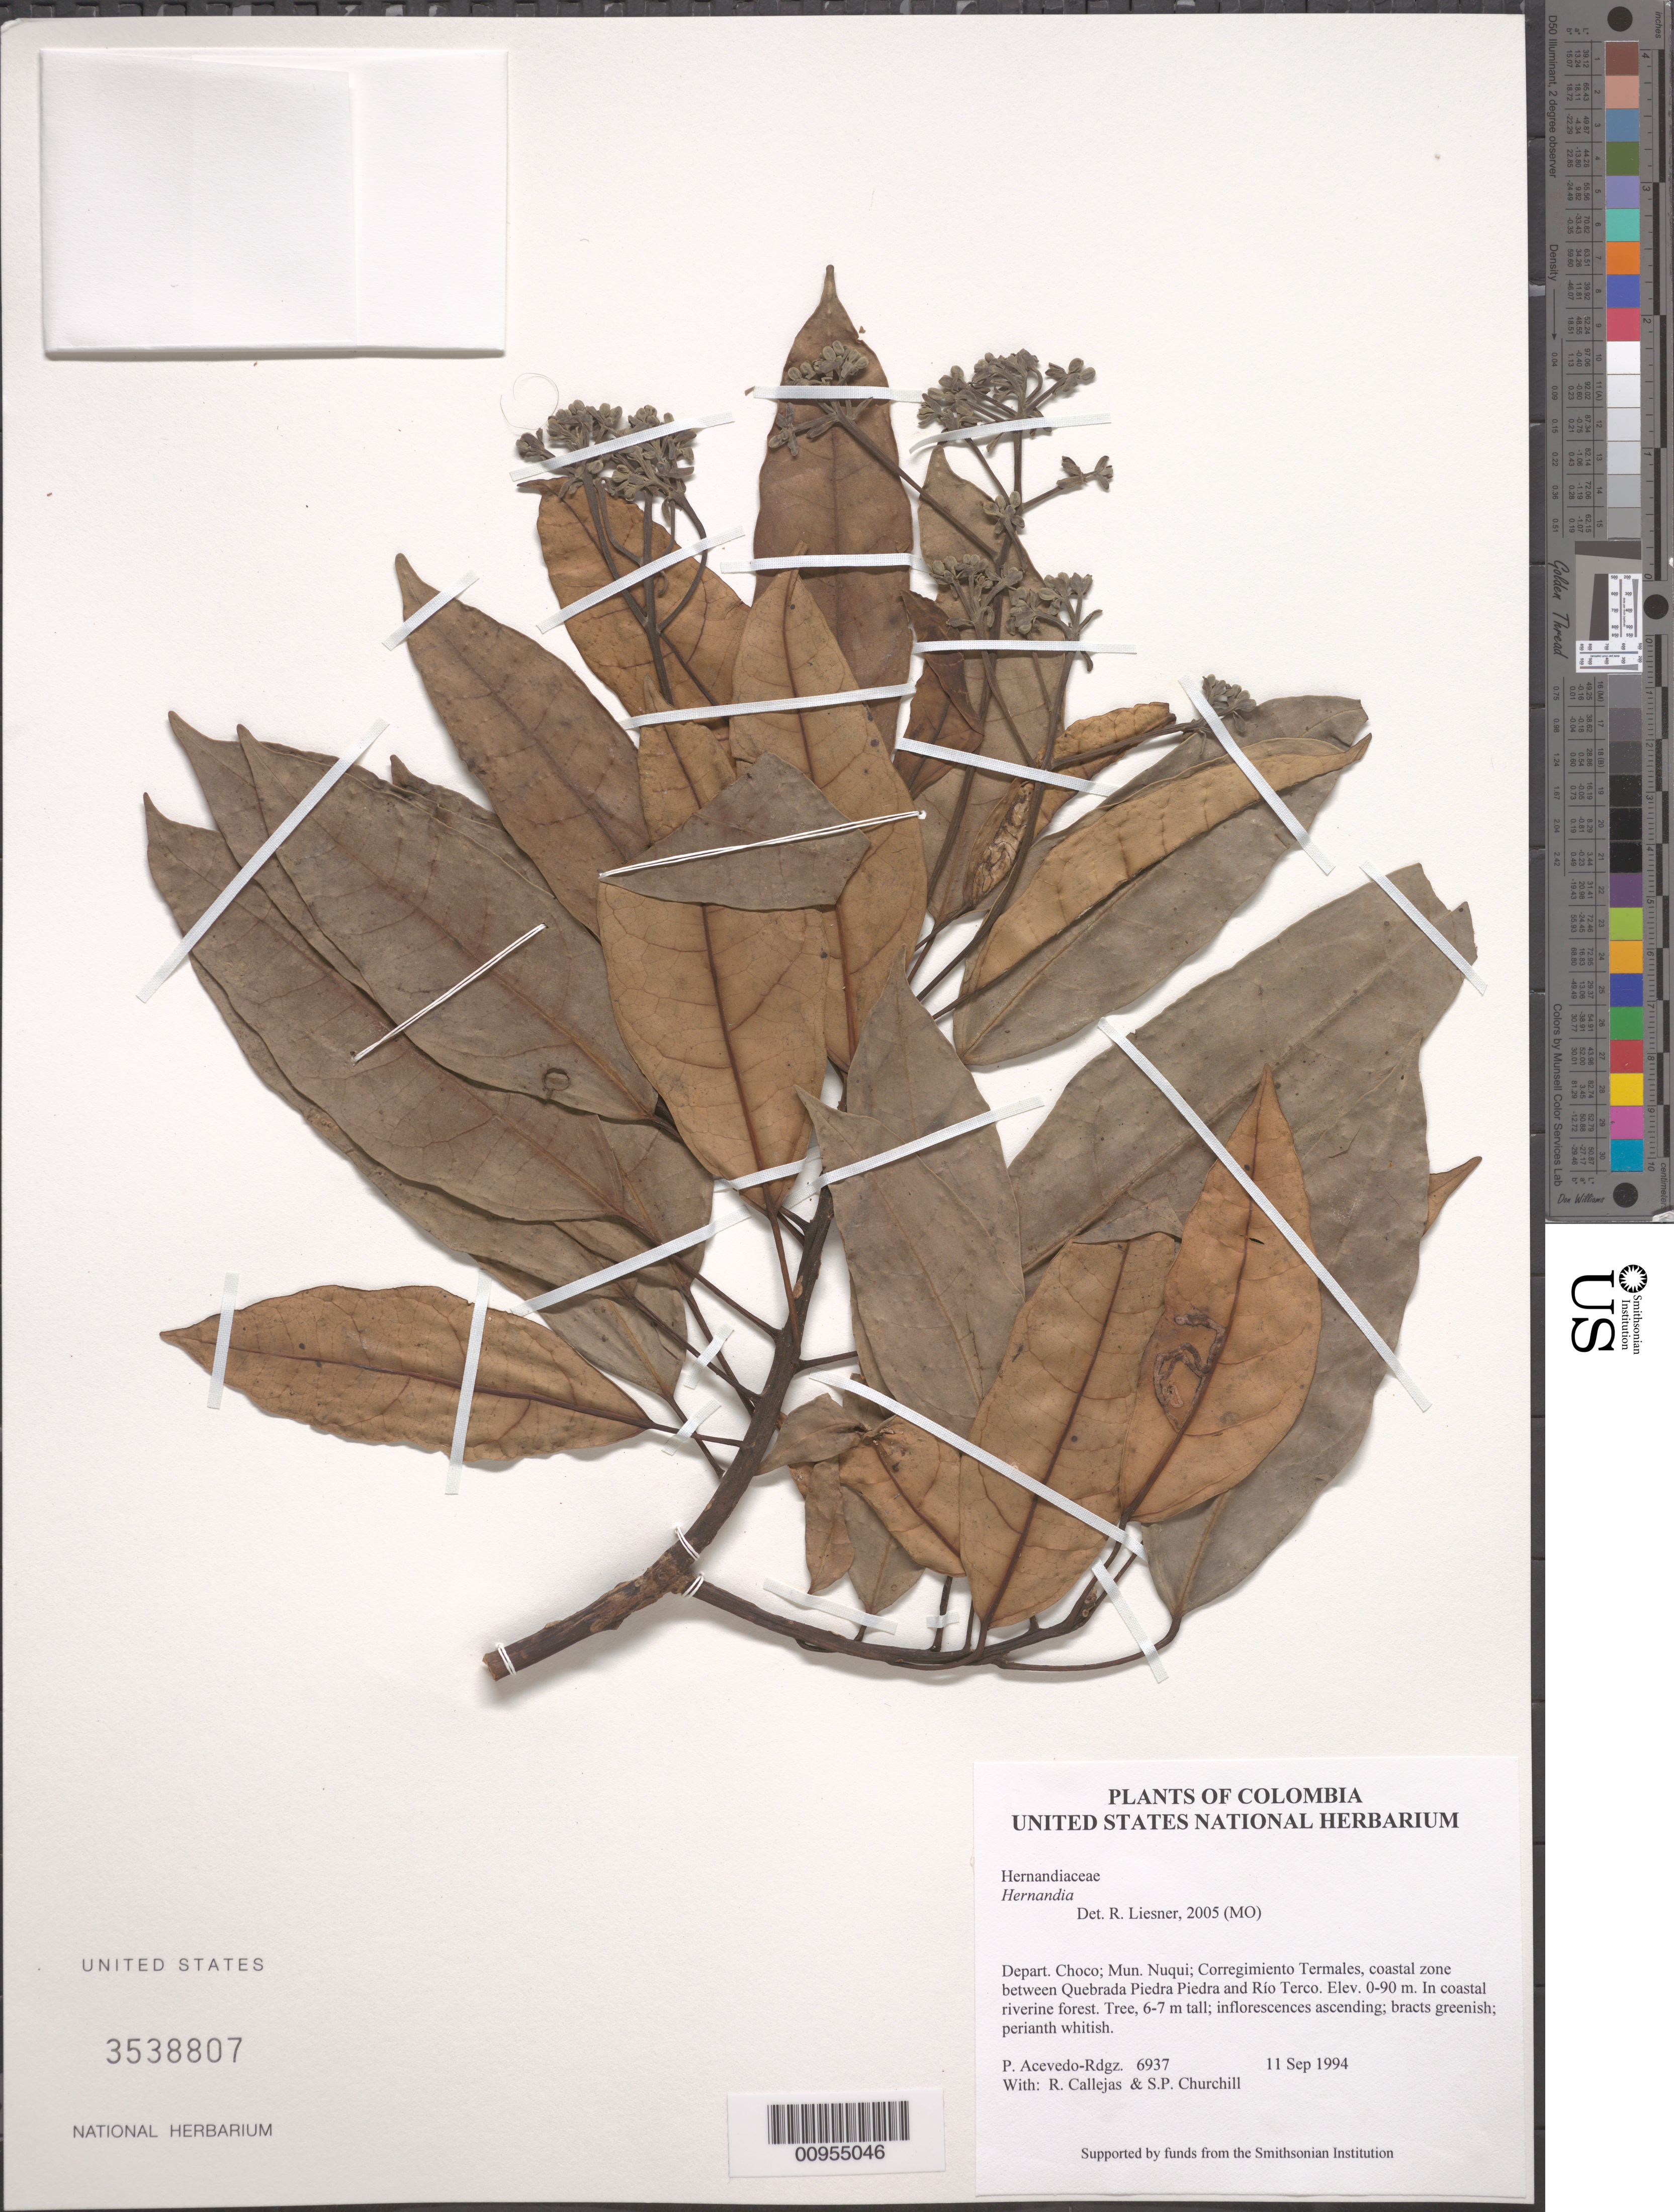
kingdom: Plantae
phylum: Tracheophyta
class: Magnoliopsida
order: Laurales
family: Hernandiaceae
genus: Hernandia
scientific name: Hernandia sp.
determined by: Liesner, R. L.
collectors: P. Acevedo-Rodr., R. Callejas & S. Churchill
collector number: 6937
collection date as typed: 11 Sep 1994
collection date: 1994-09-11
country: Colombia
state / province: Chocó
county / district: Nuqui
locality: Depart. Choco; Mun. Nuqui; Corregimiento Termales, coastal zone between Quebrada Piedra Piedra and Río Terco.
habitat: In coastal riverine forest.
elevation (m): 10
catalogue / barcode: US 3538807